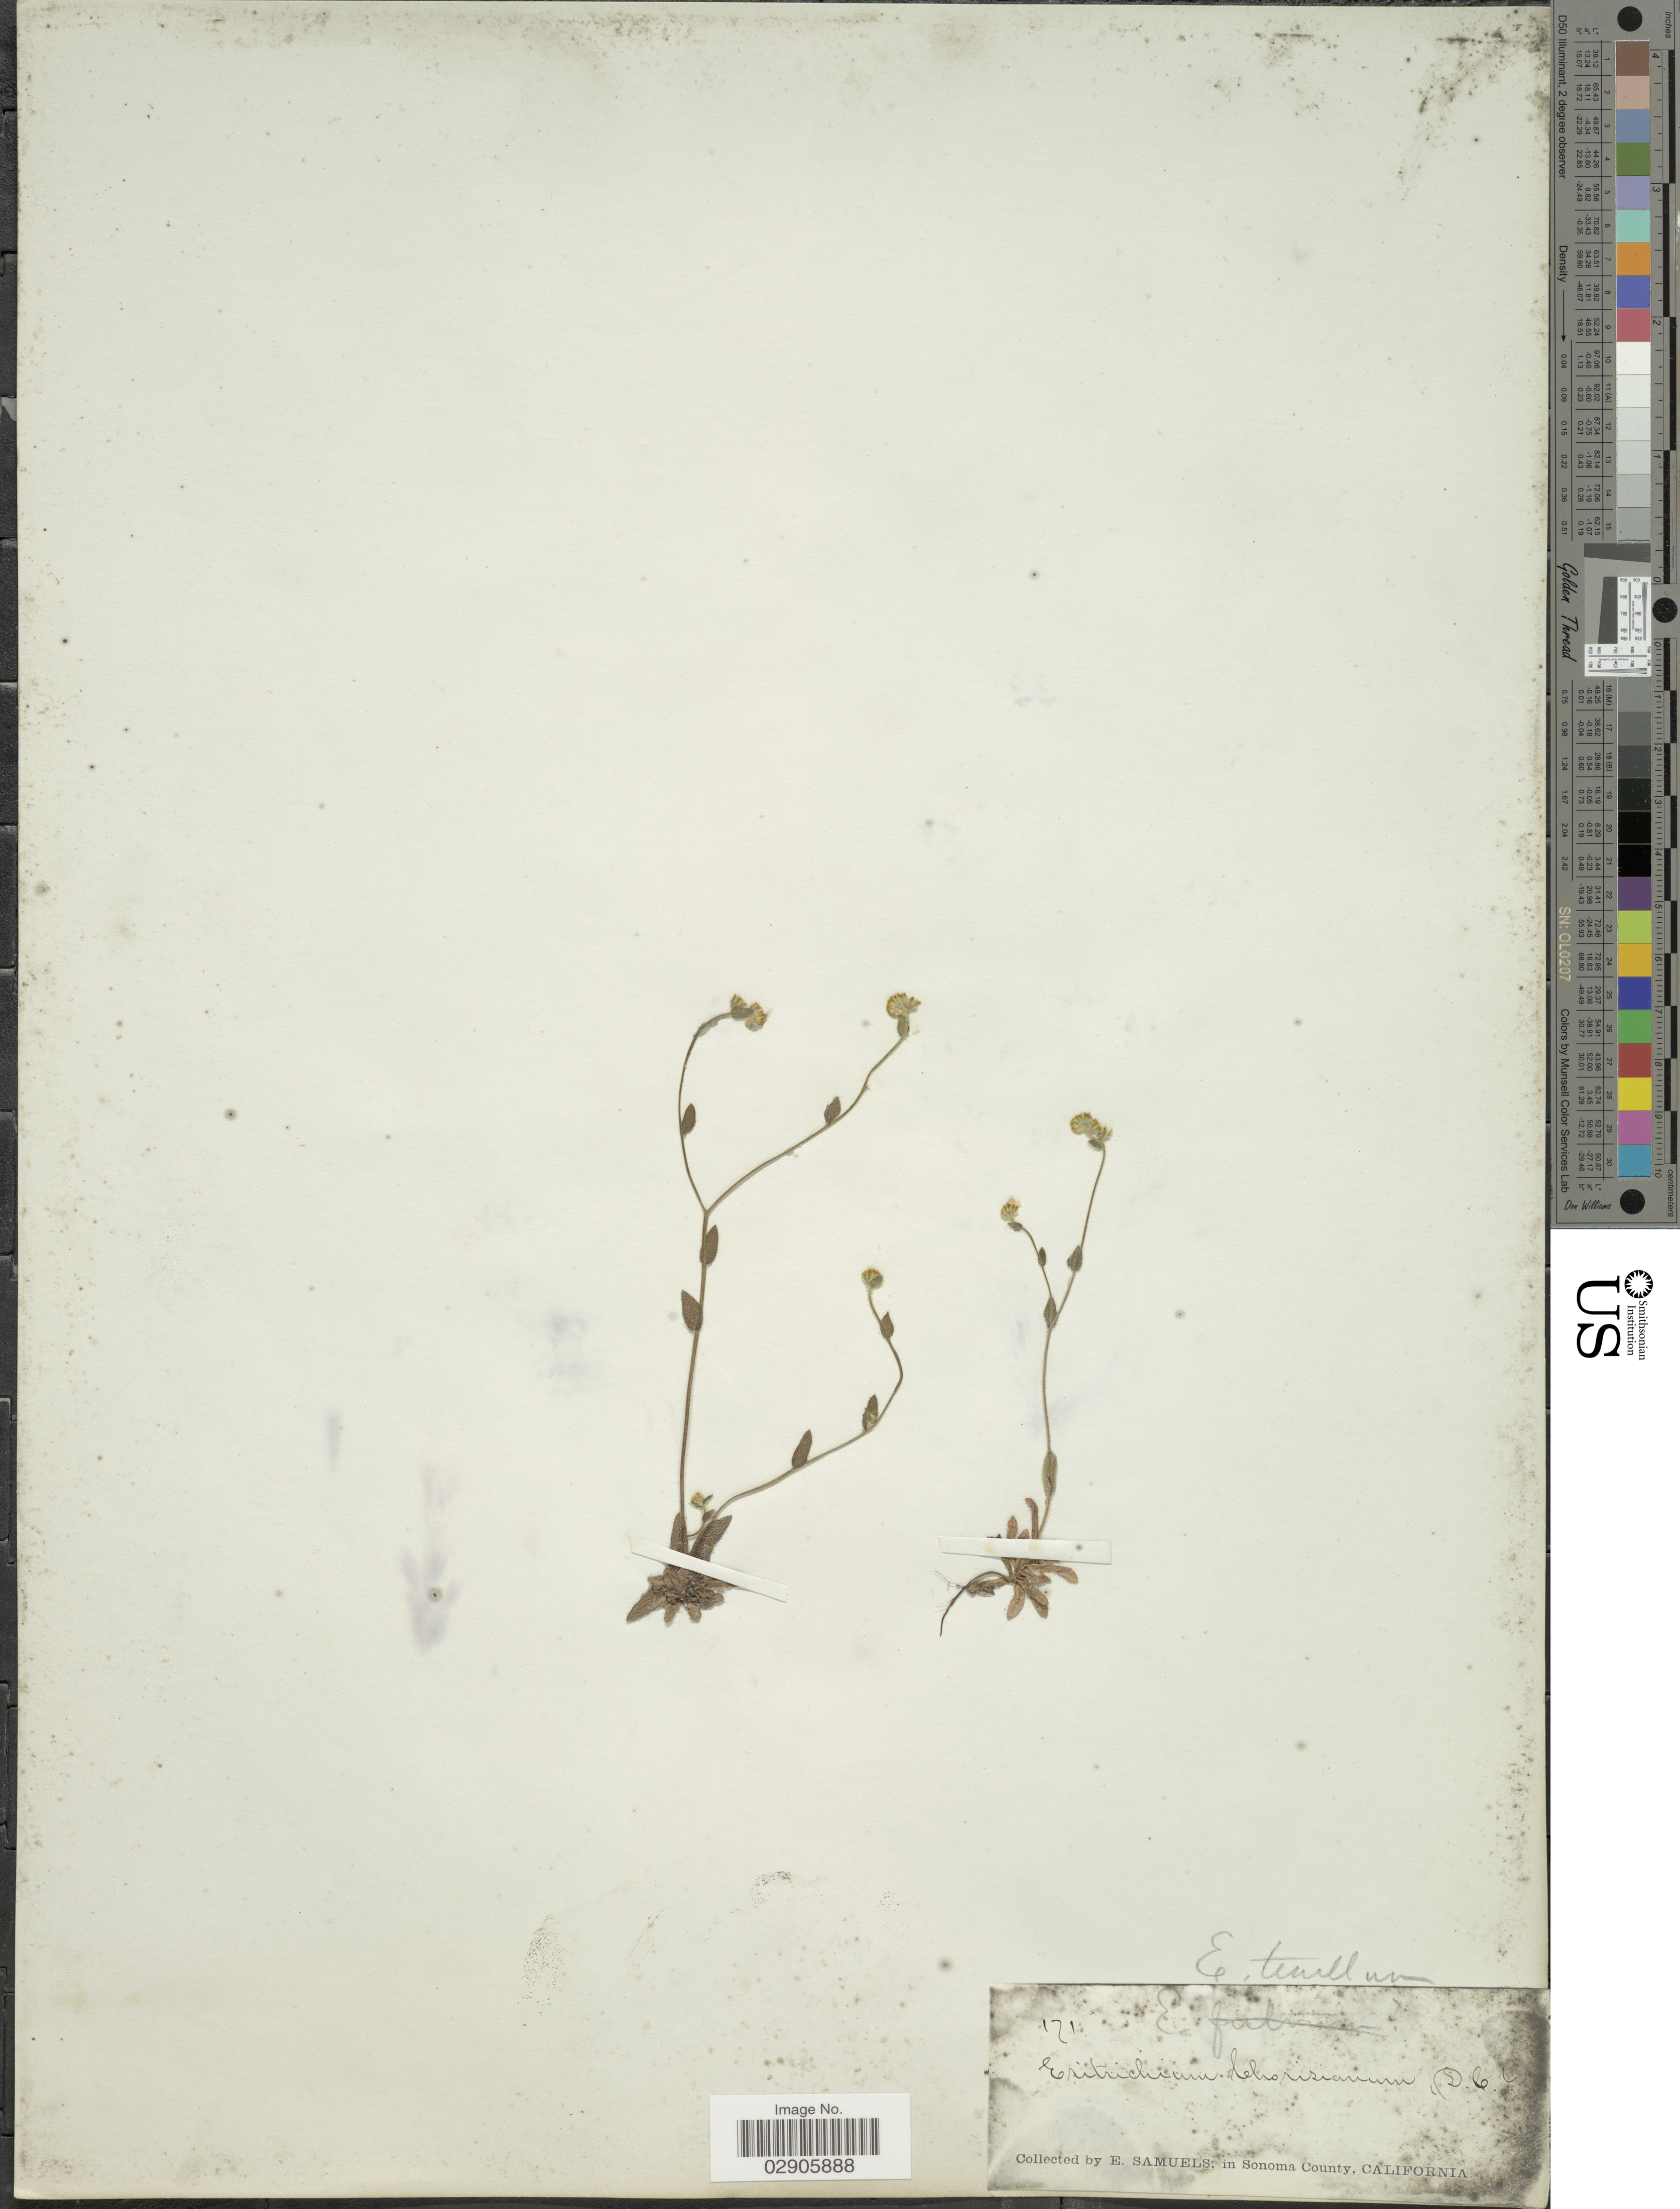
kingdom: Plantae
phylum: Tracheophyta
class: Magnoliopsida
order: Boraginales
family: Boraginaceae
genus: Plagiobothrys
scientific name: Plagiobothrys tenellus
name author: (Nutt.) A. Gray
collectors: E. Samuels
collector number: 171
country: United States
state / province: California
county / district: Sonoma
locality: Sonoma County.